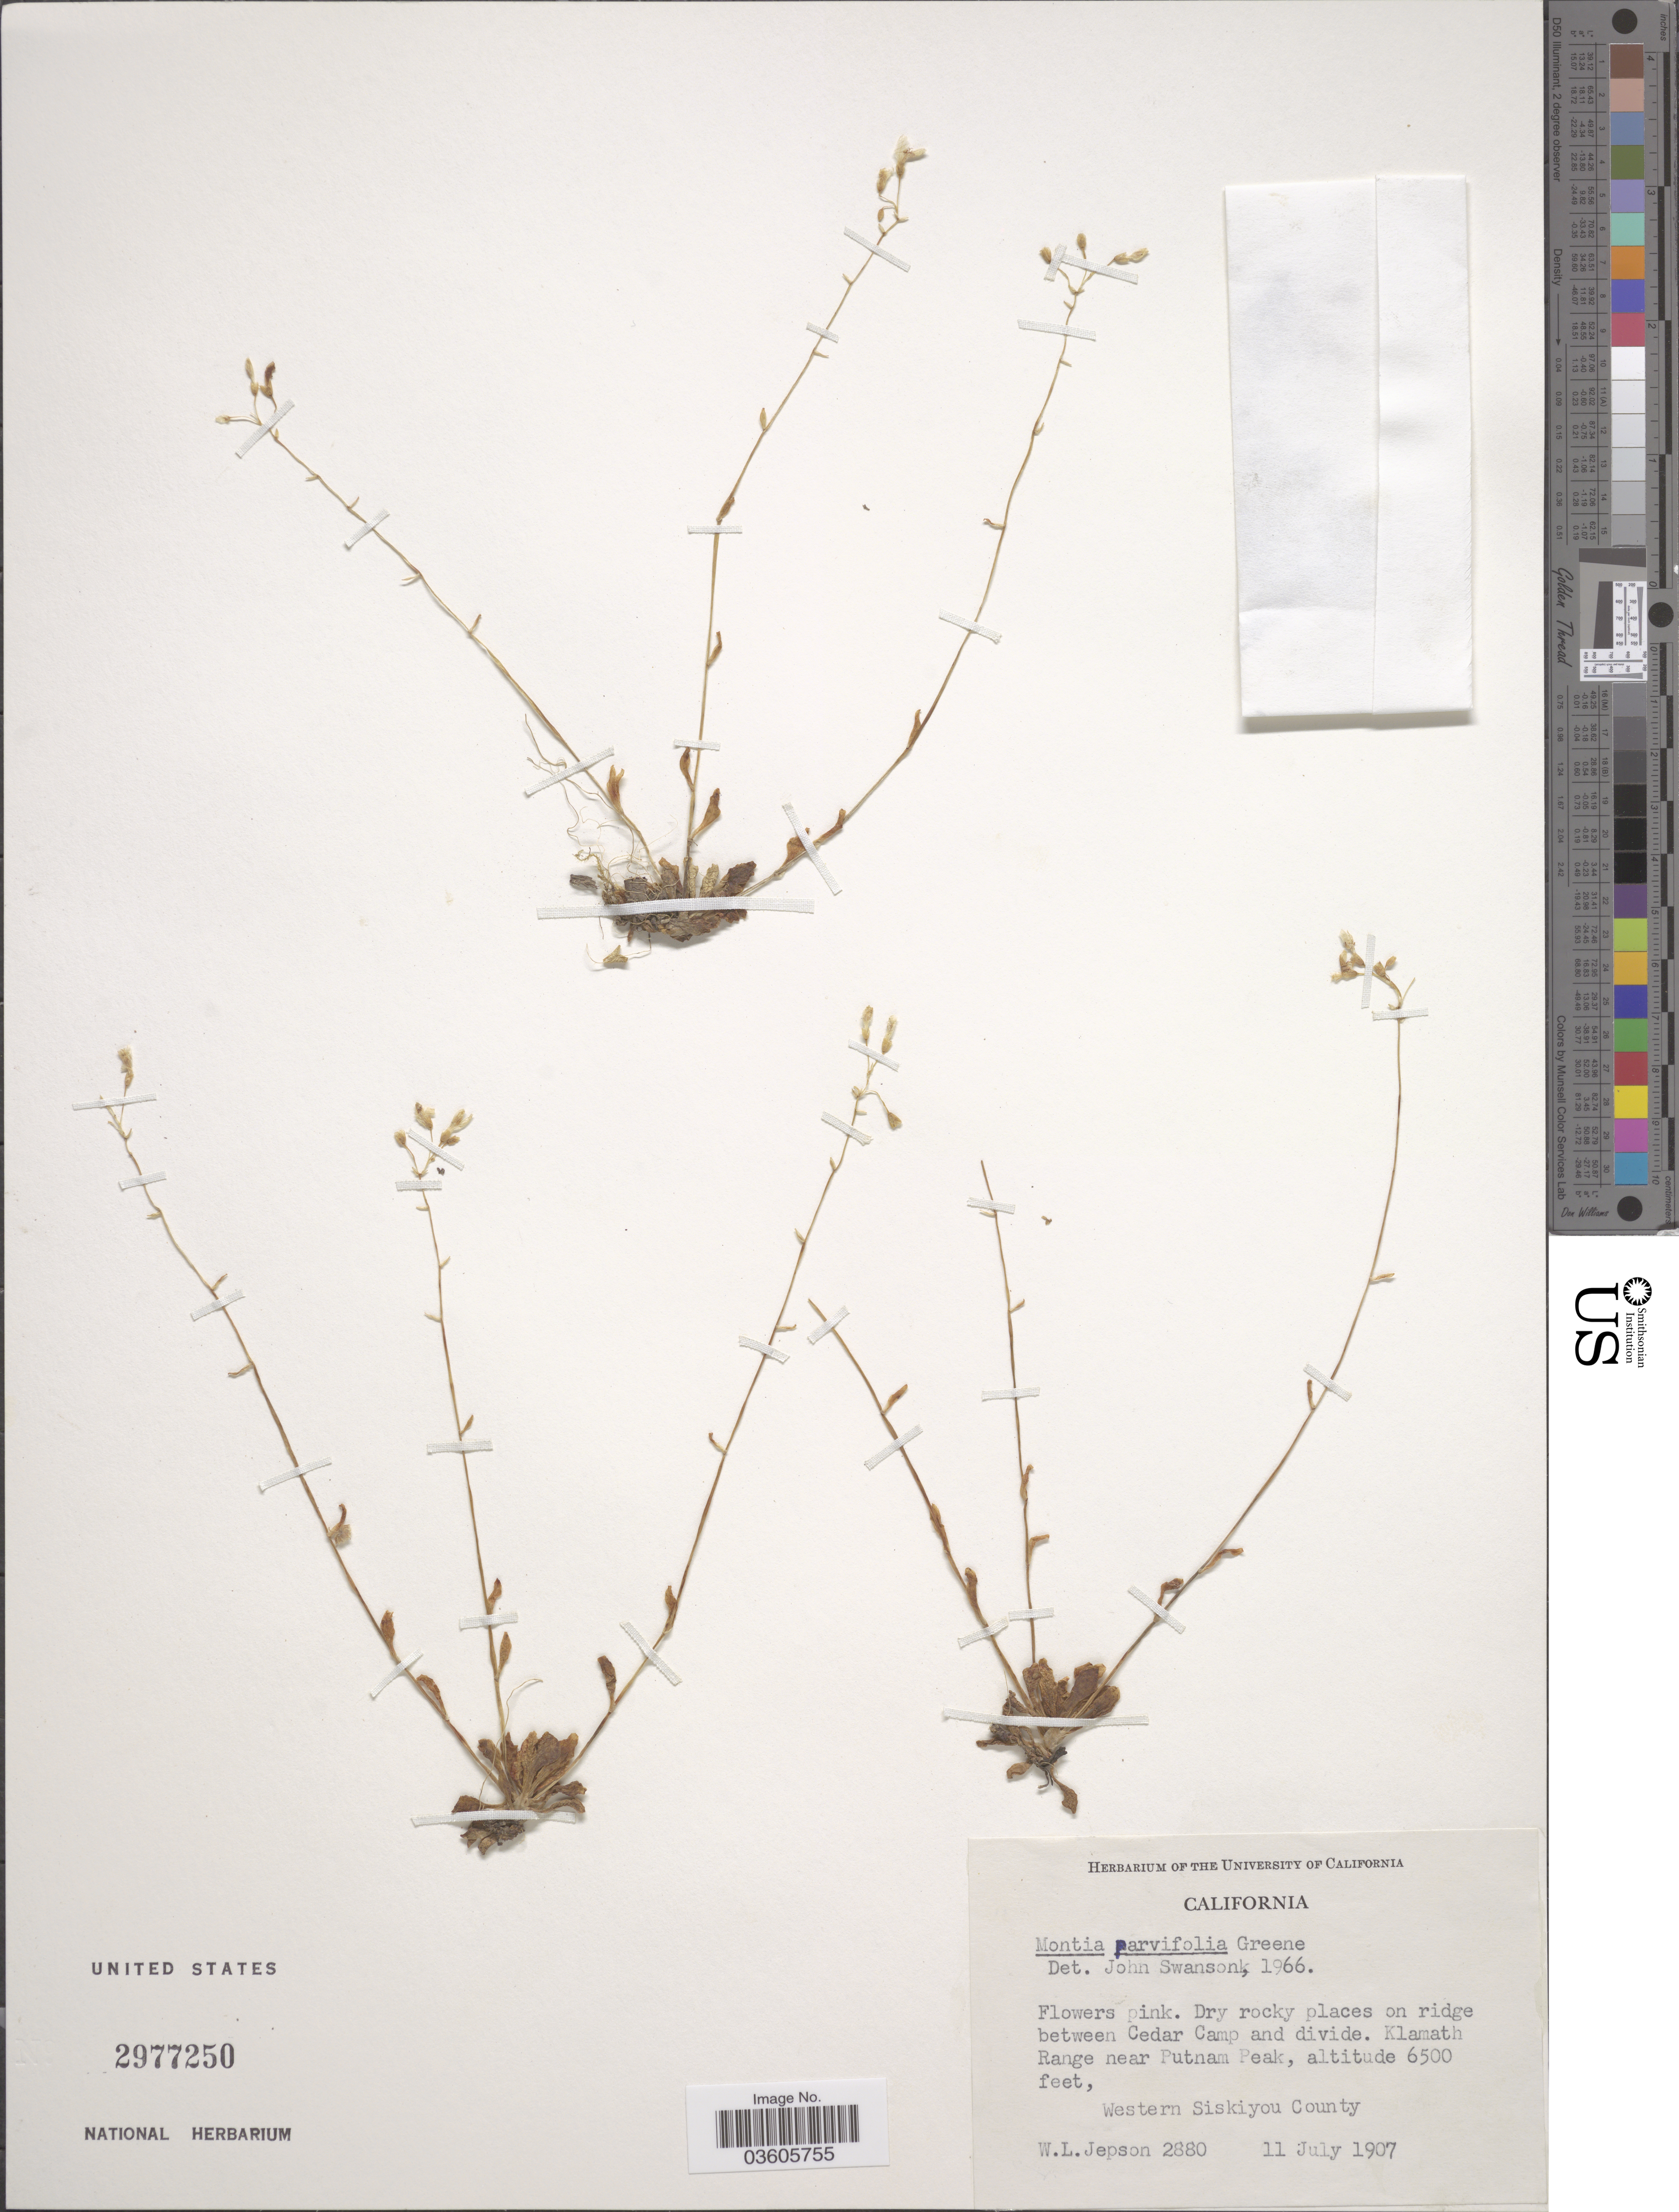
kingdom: Plantae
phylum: Tracheophyta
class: Magnoliopsida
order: Caryophyllales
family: Montiaceae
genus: Montia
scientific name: Montia parvifolia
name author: (Moc. ex DC.) Greene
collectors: W. L. Jepson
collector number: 2880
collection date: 1907-07-11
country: United States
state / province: California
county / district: Siskiyou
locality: On ridge between Cedar Camp and divide. Klamath Range near Putnam Peak. Western Siskiyou County.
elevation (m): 1981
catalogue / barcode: US 2977250